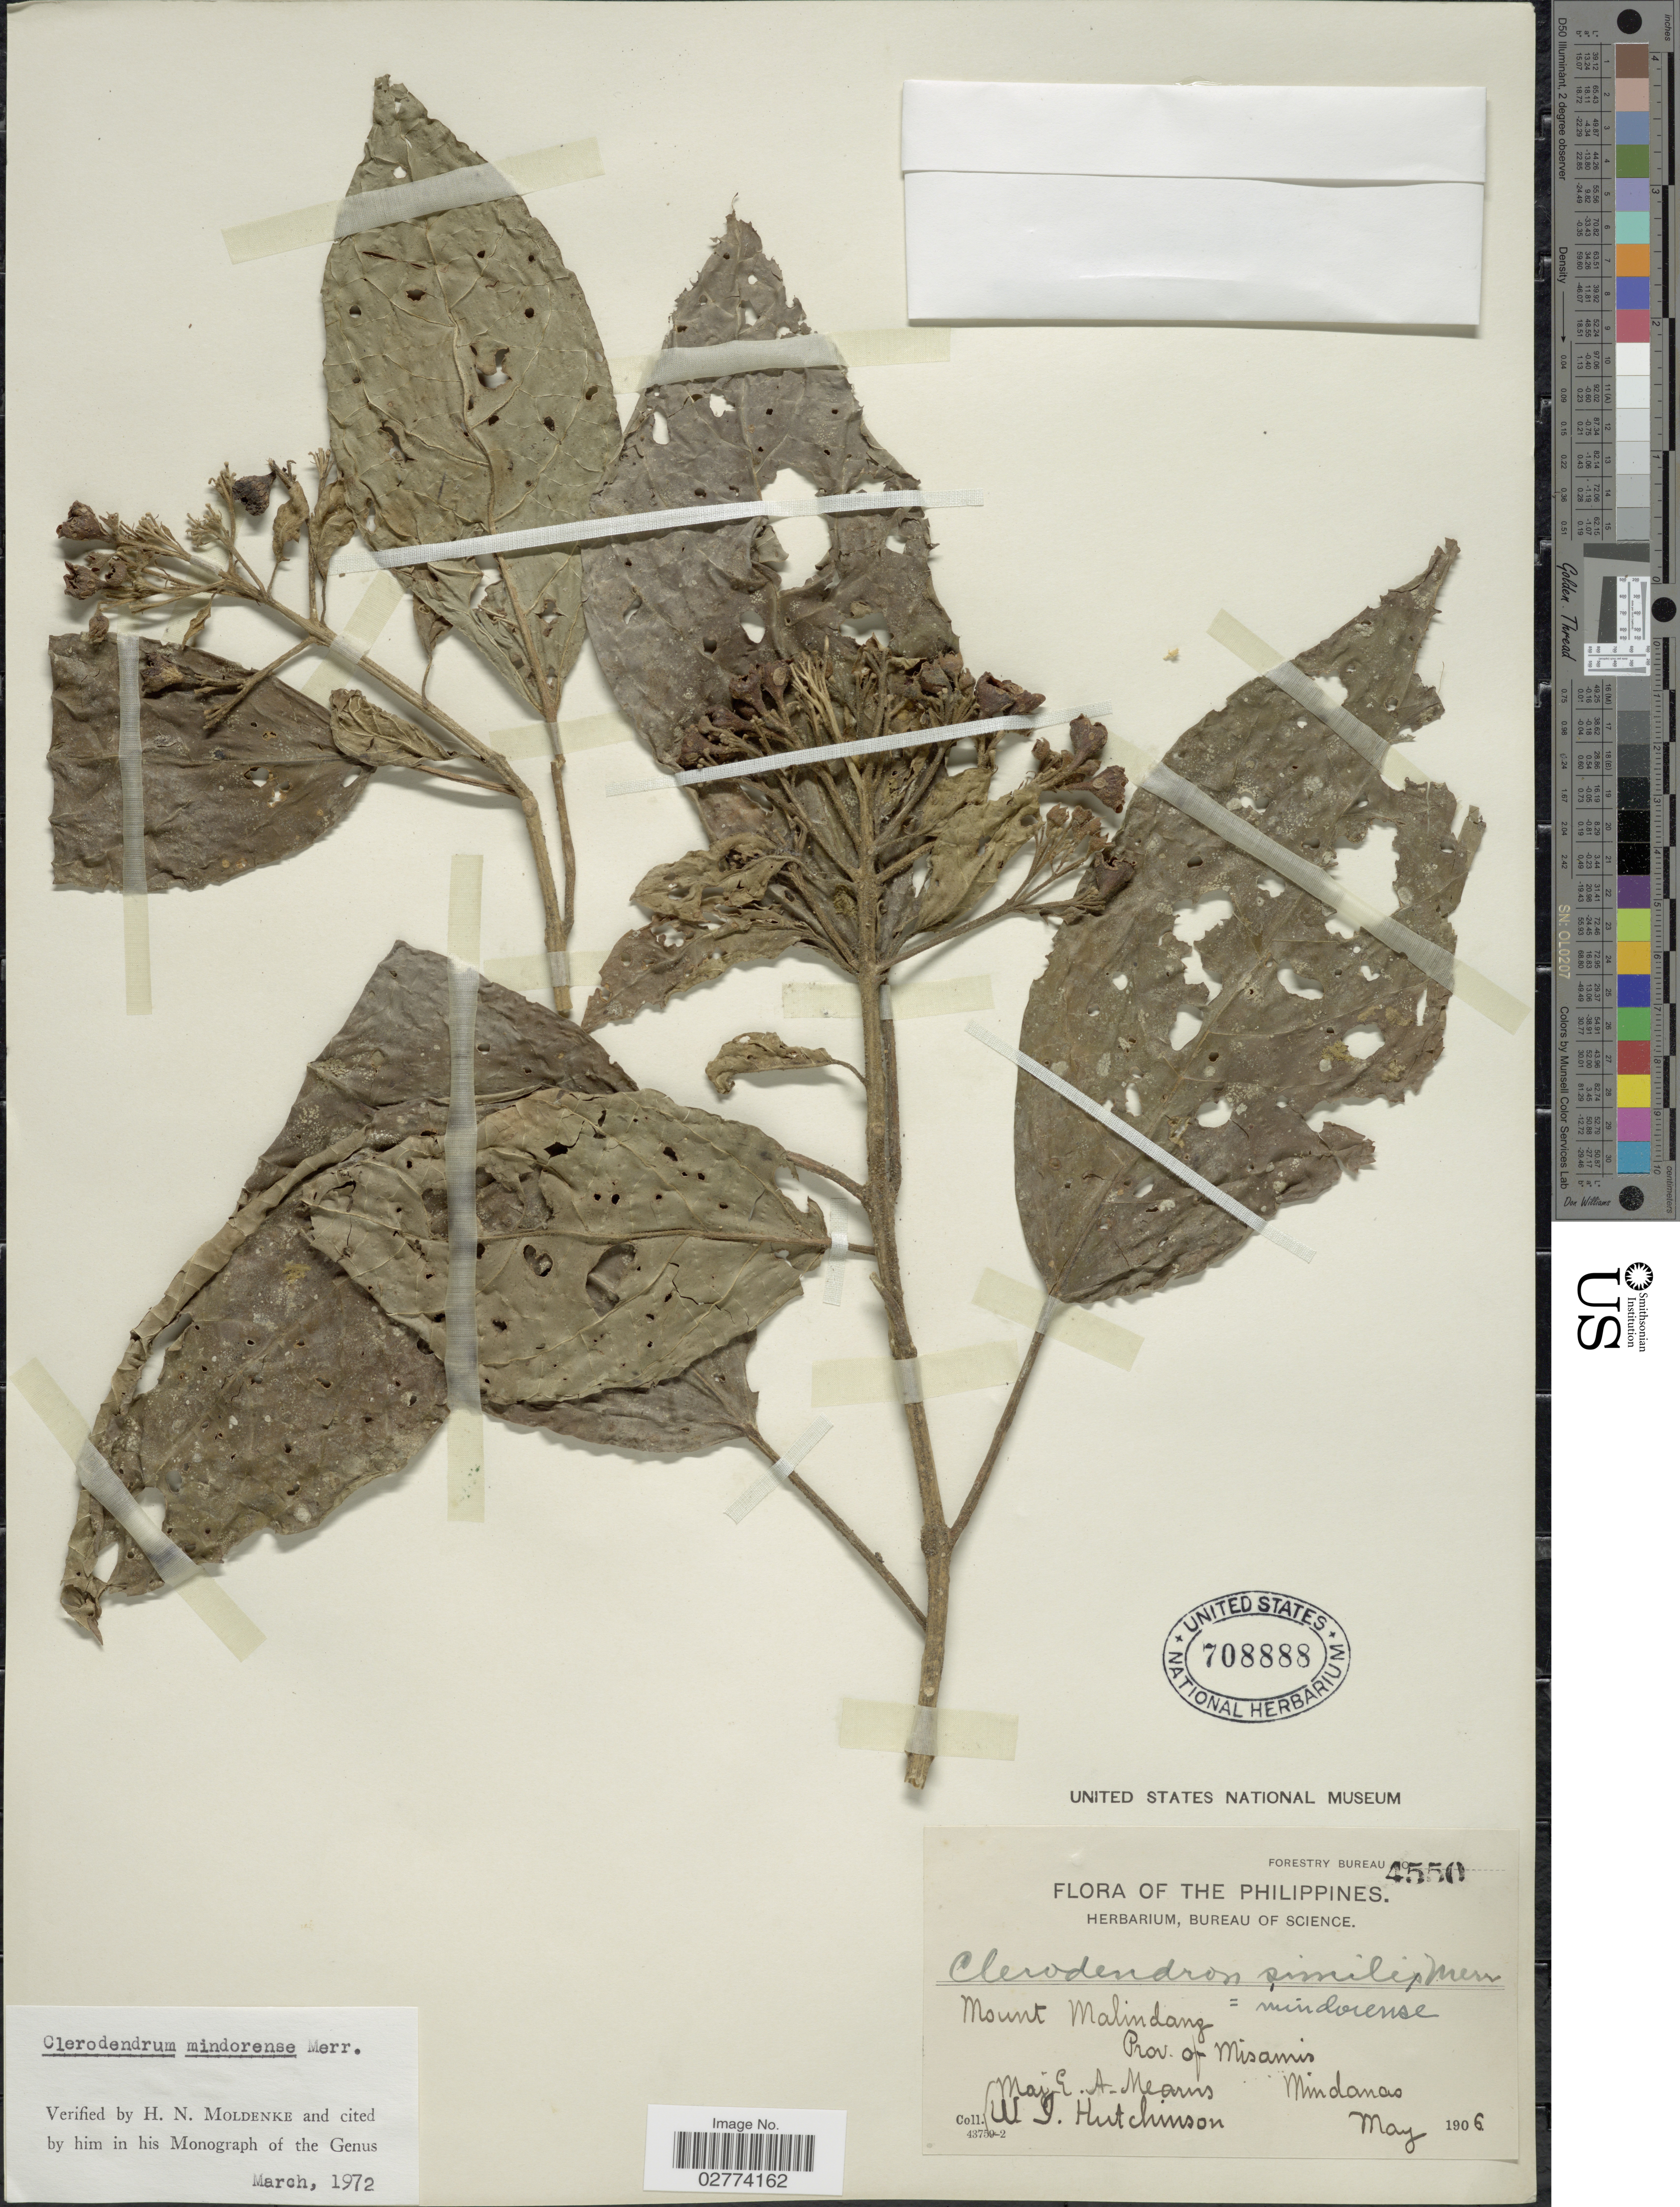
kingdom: Plantae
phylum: Tracheophyta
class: Magnoliopsida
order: Lamiales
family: Lamiaceae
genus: Clerodendrum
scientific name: Clerodendrum mindorense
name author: Merr.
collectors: E. A. Mearns & W. J. Hutchinson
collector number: Forestry Bureau 4550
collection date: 1906-05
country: Philippines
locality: Mount Malindang, Prov. of Misamis, Mindanao.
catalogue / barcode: US 708888